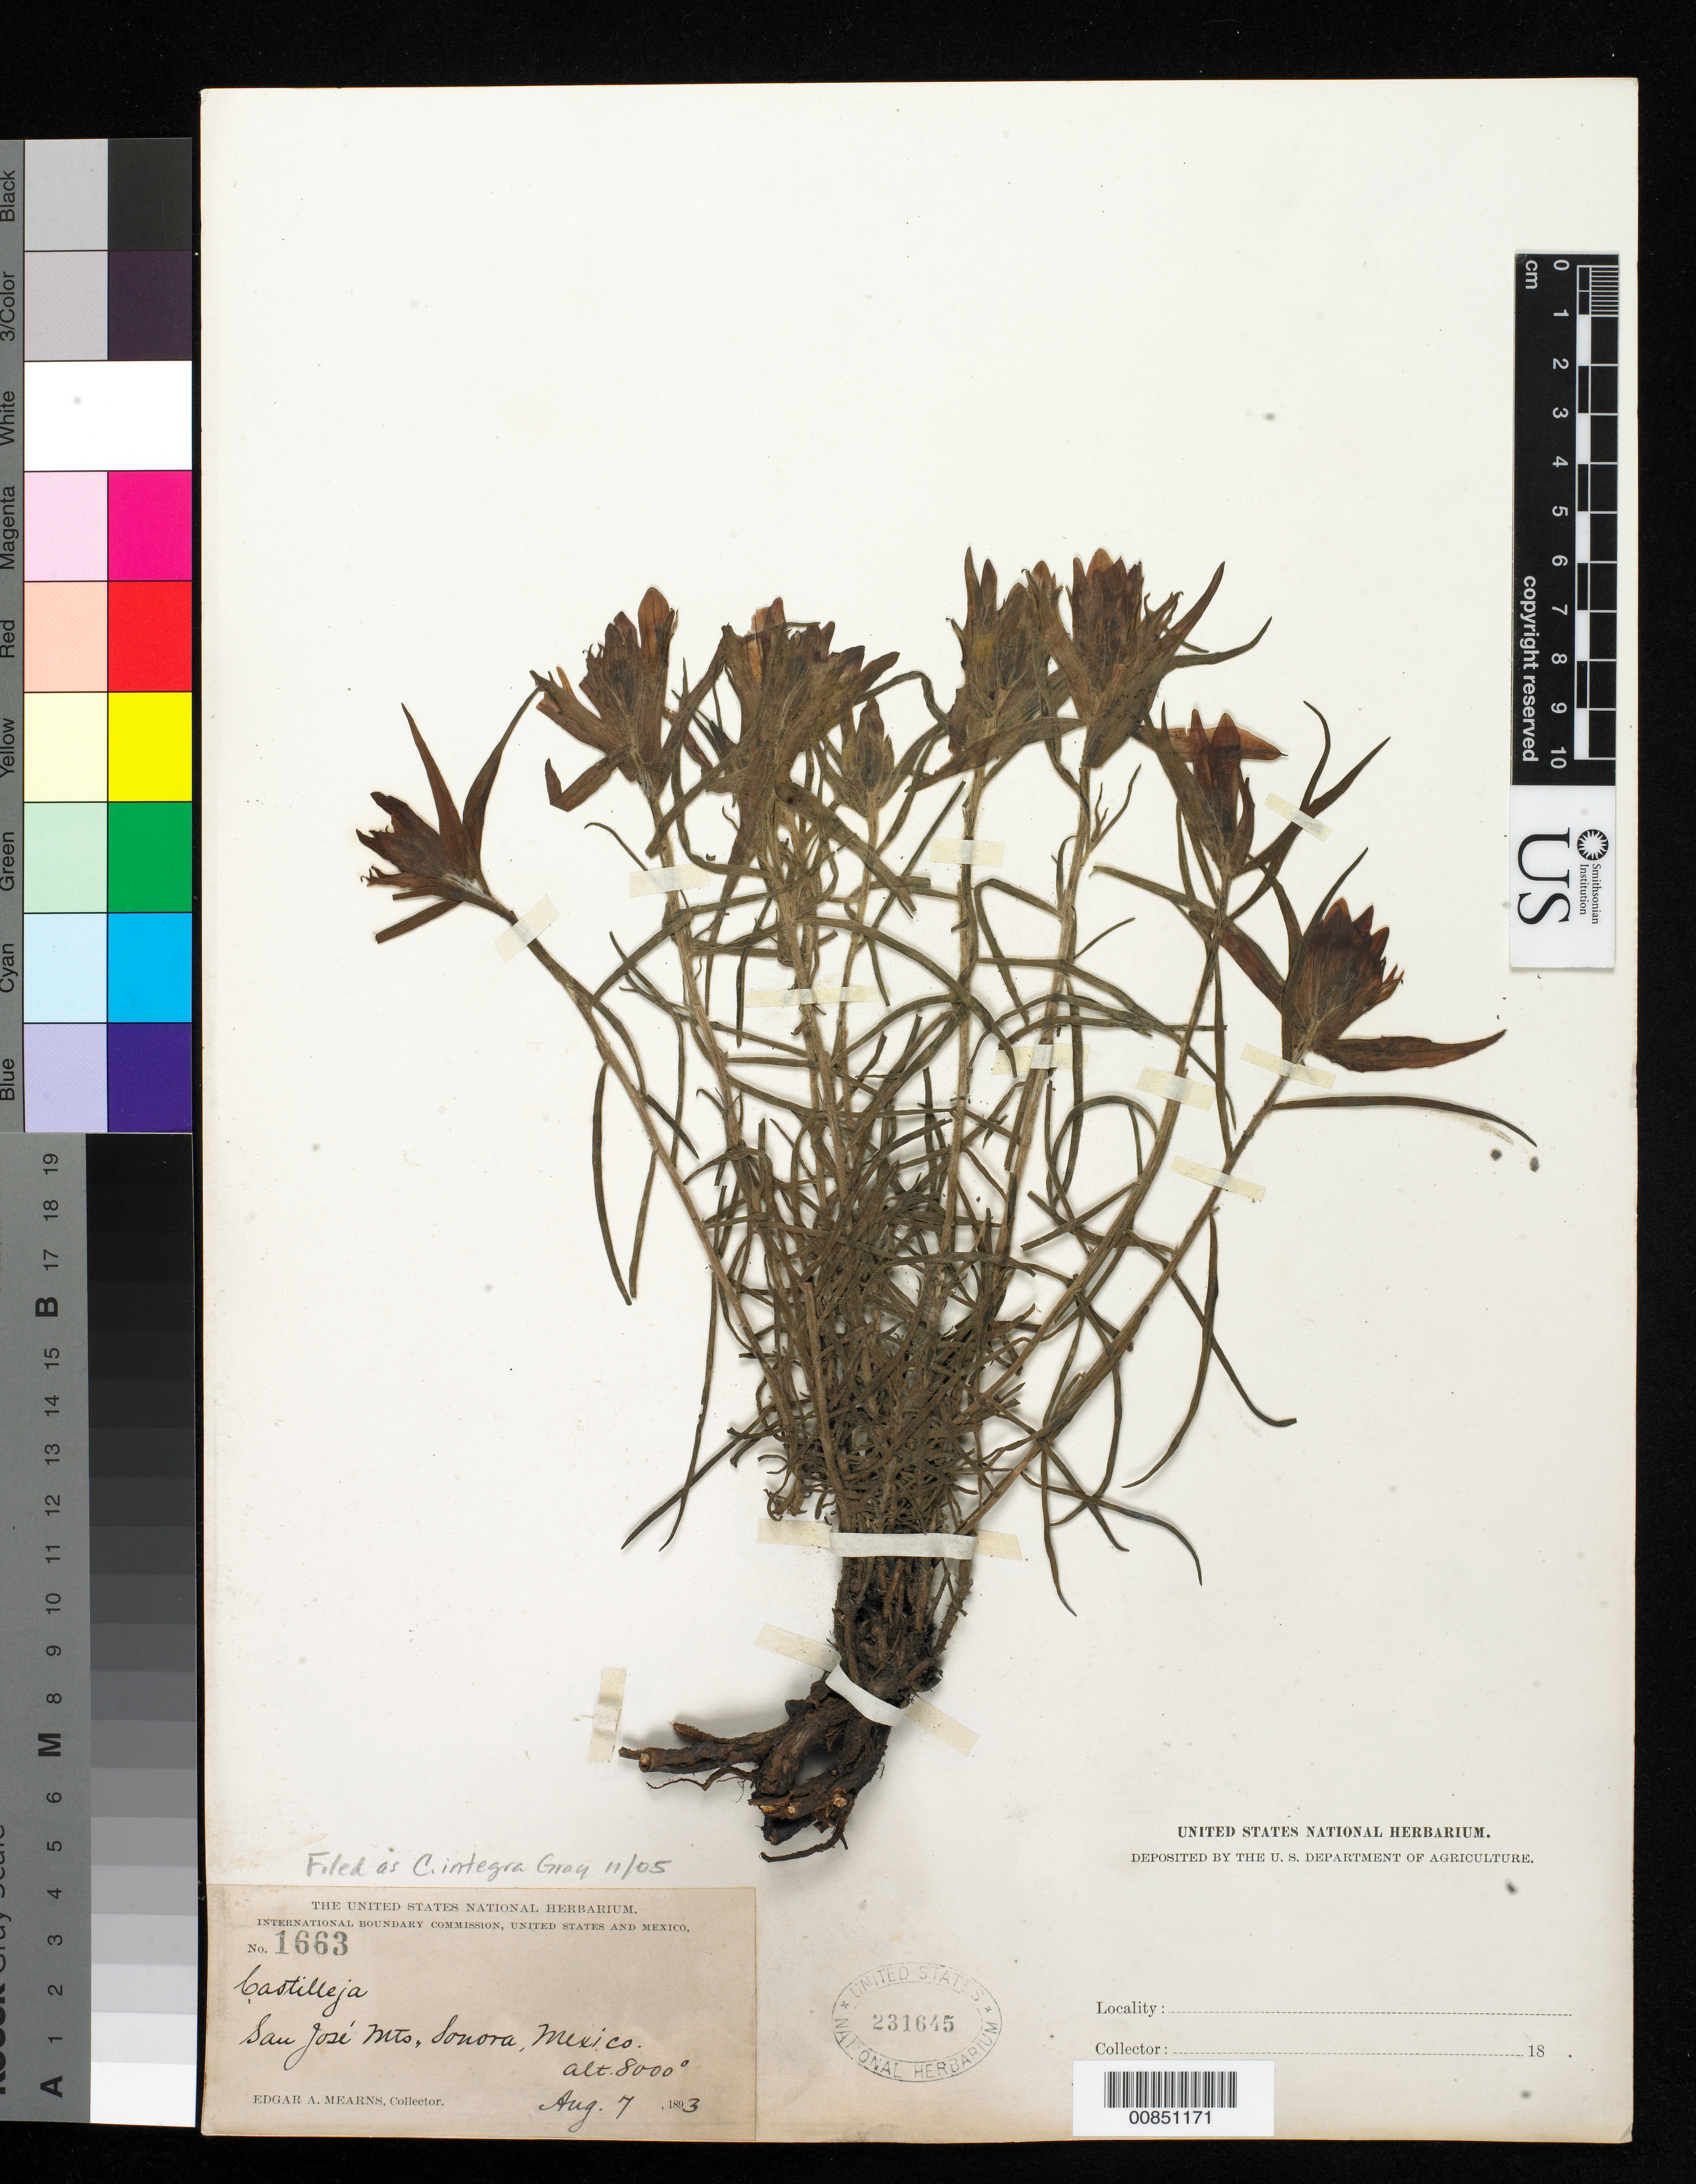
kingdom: Plantae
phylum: Tracheophyta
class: Magnoliopsida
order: Lamiales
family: Orobanchaceae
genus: Castilleja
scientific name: Castilleja integra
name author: A. Gray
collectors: E. A. Mearns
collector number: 1663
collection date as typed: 07 Aug 1893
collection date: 1893-08-07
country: Mexico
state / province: Sonora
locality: San José Mts., Sonora.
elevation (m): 2438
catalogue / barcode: US 231645